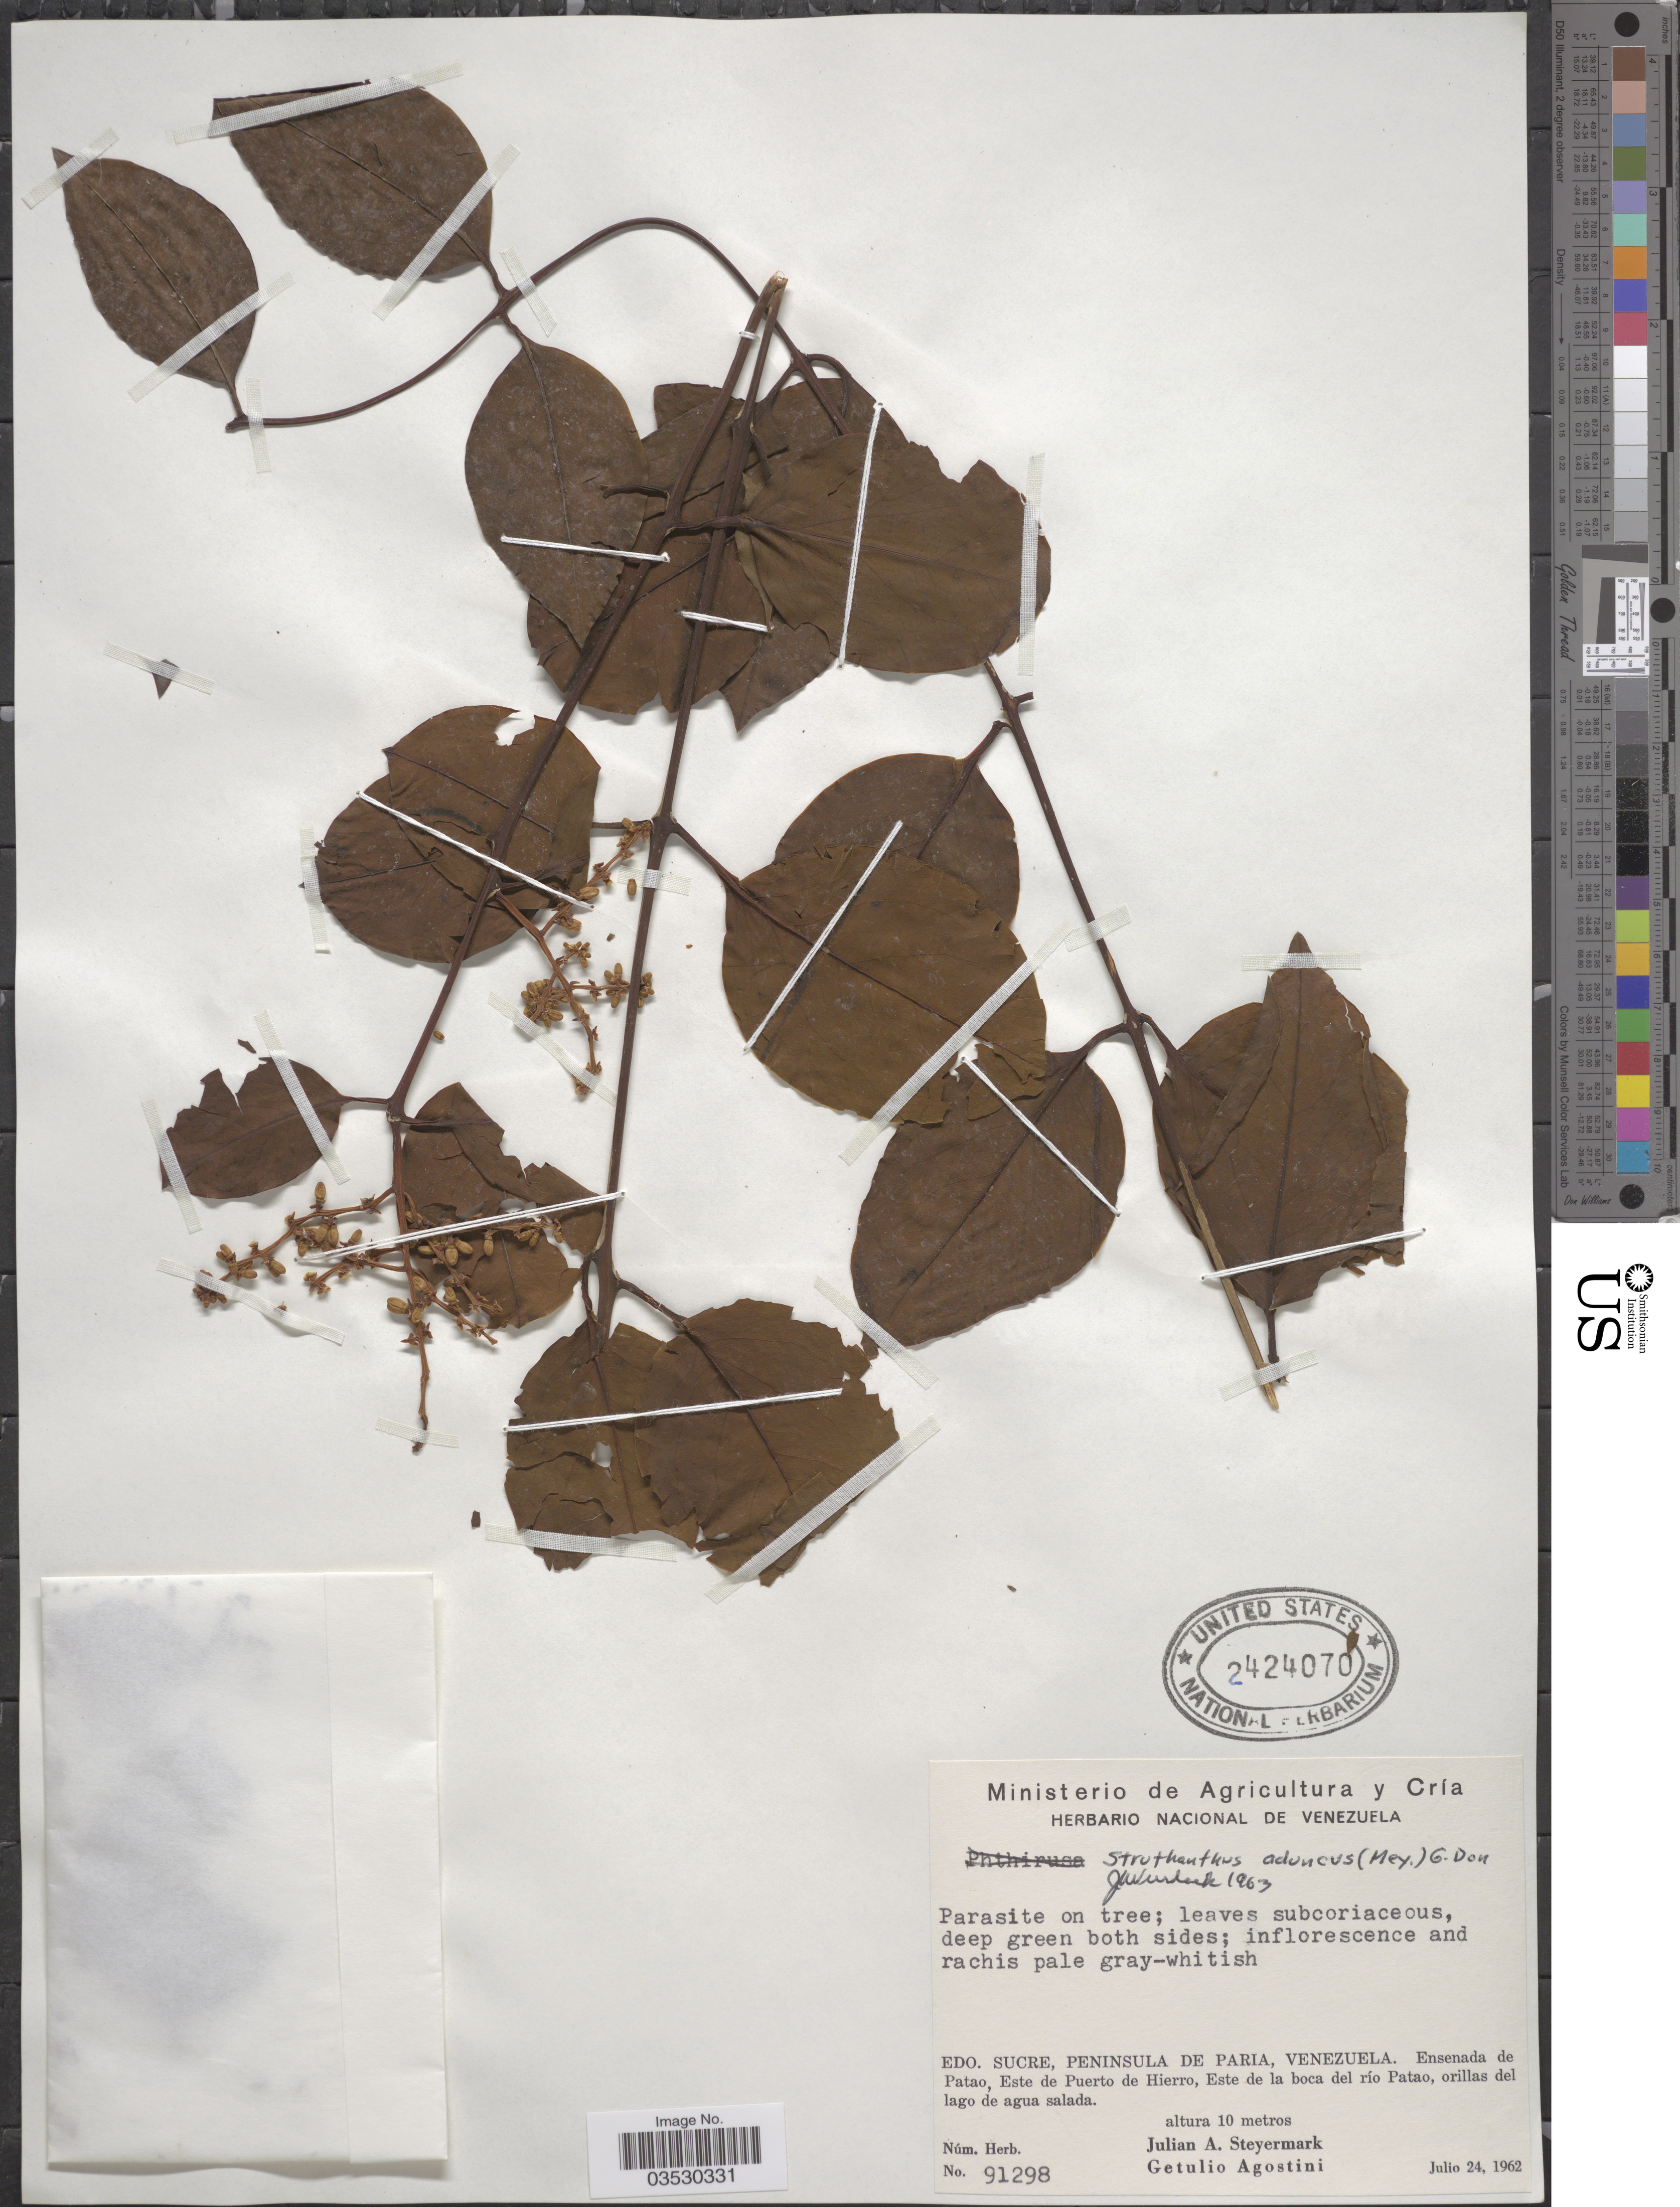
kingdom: Plantae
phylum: Tracheophyta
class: Magnoliopsida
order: Santalales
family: Loranthaceae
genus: Struthanthus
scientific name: Struthanthus aduncus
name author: (G. Mey.) G. Don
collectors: J. Steyermark & G. Agostini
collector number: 91298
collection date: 1962-07-24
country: Venezuela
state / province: Sucre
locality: Edo. Sucre, Peninsula de Paria. Ensenada de Patao, Este de Puerto de Hierro, Este de la boca del río Patao.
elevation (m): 10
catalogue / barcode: US 2424070